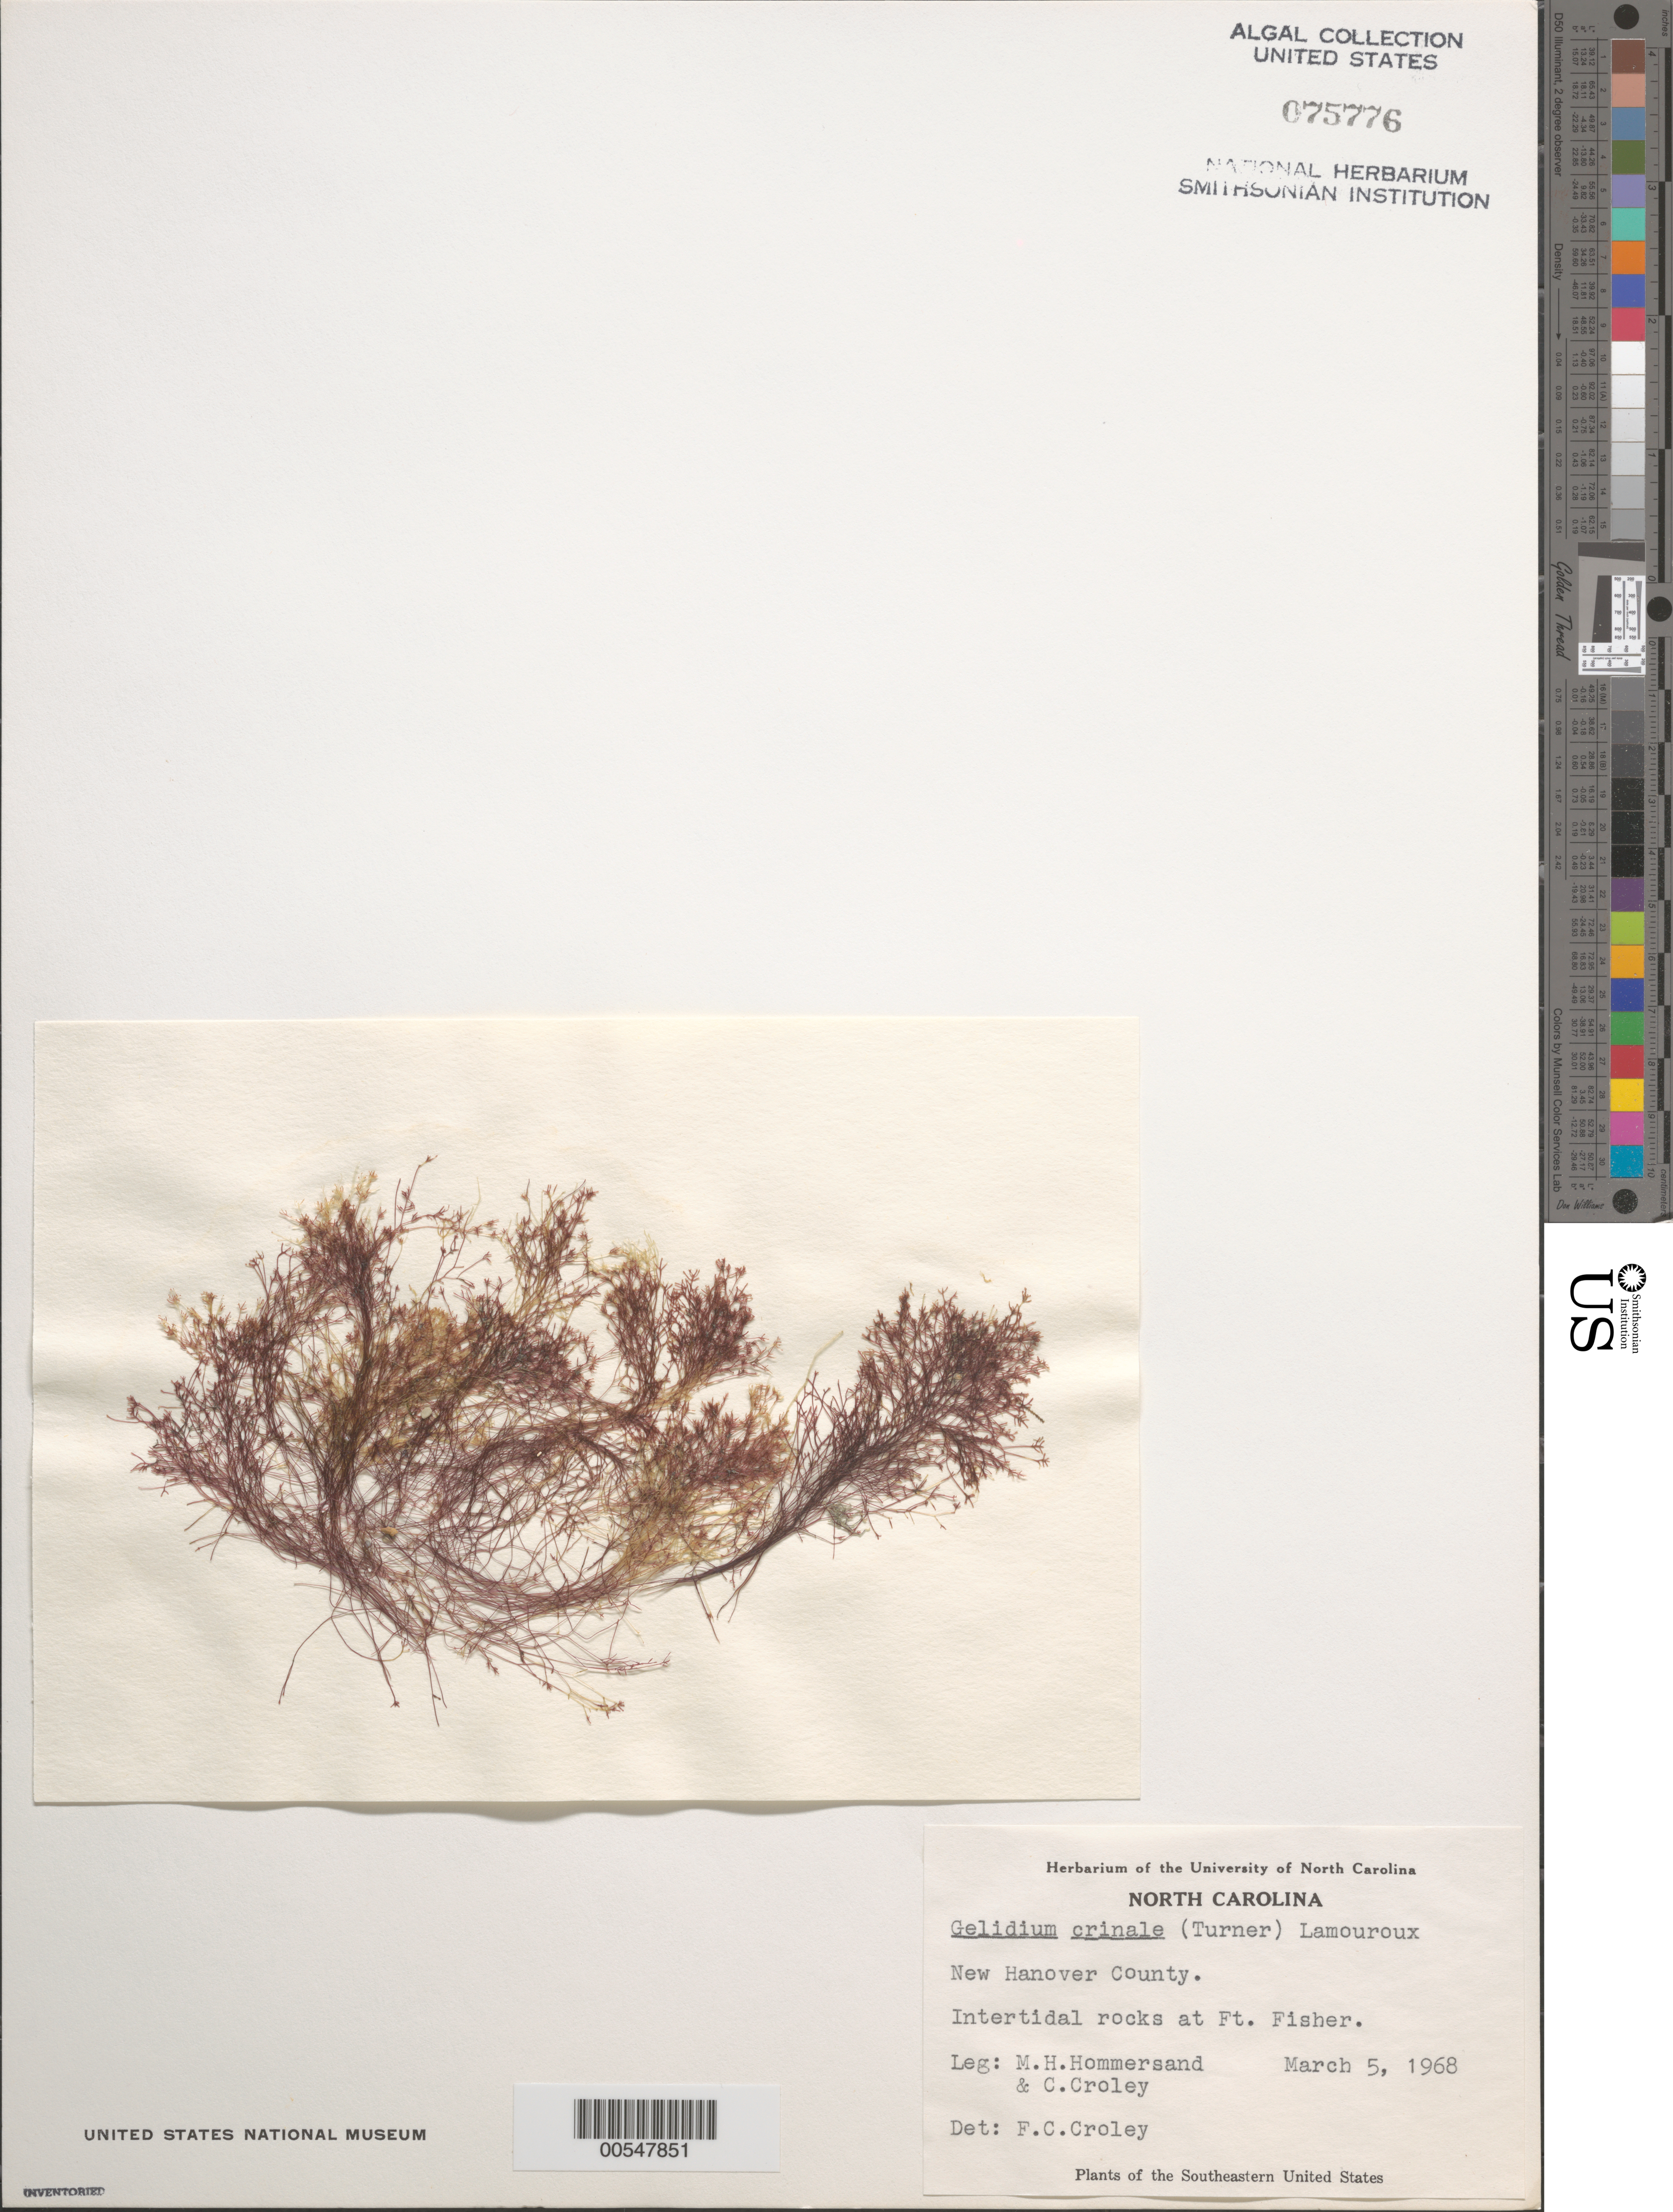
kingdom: Plantae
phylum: Rhodophyta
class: Florideophyceae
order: Gelidiales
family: Gelidiaceae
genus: Gelidium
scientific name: Gelidium crinale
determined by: Croley, F. C.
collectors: M. H. Hommersand & F. C. Croley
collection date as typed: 05 Mar 1968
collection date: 1968-03-05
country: United States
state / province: North Carolina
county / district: New Hanover County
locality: Fort Fisher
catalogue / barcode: US 75776